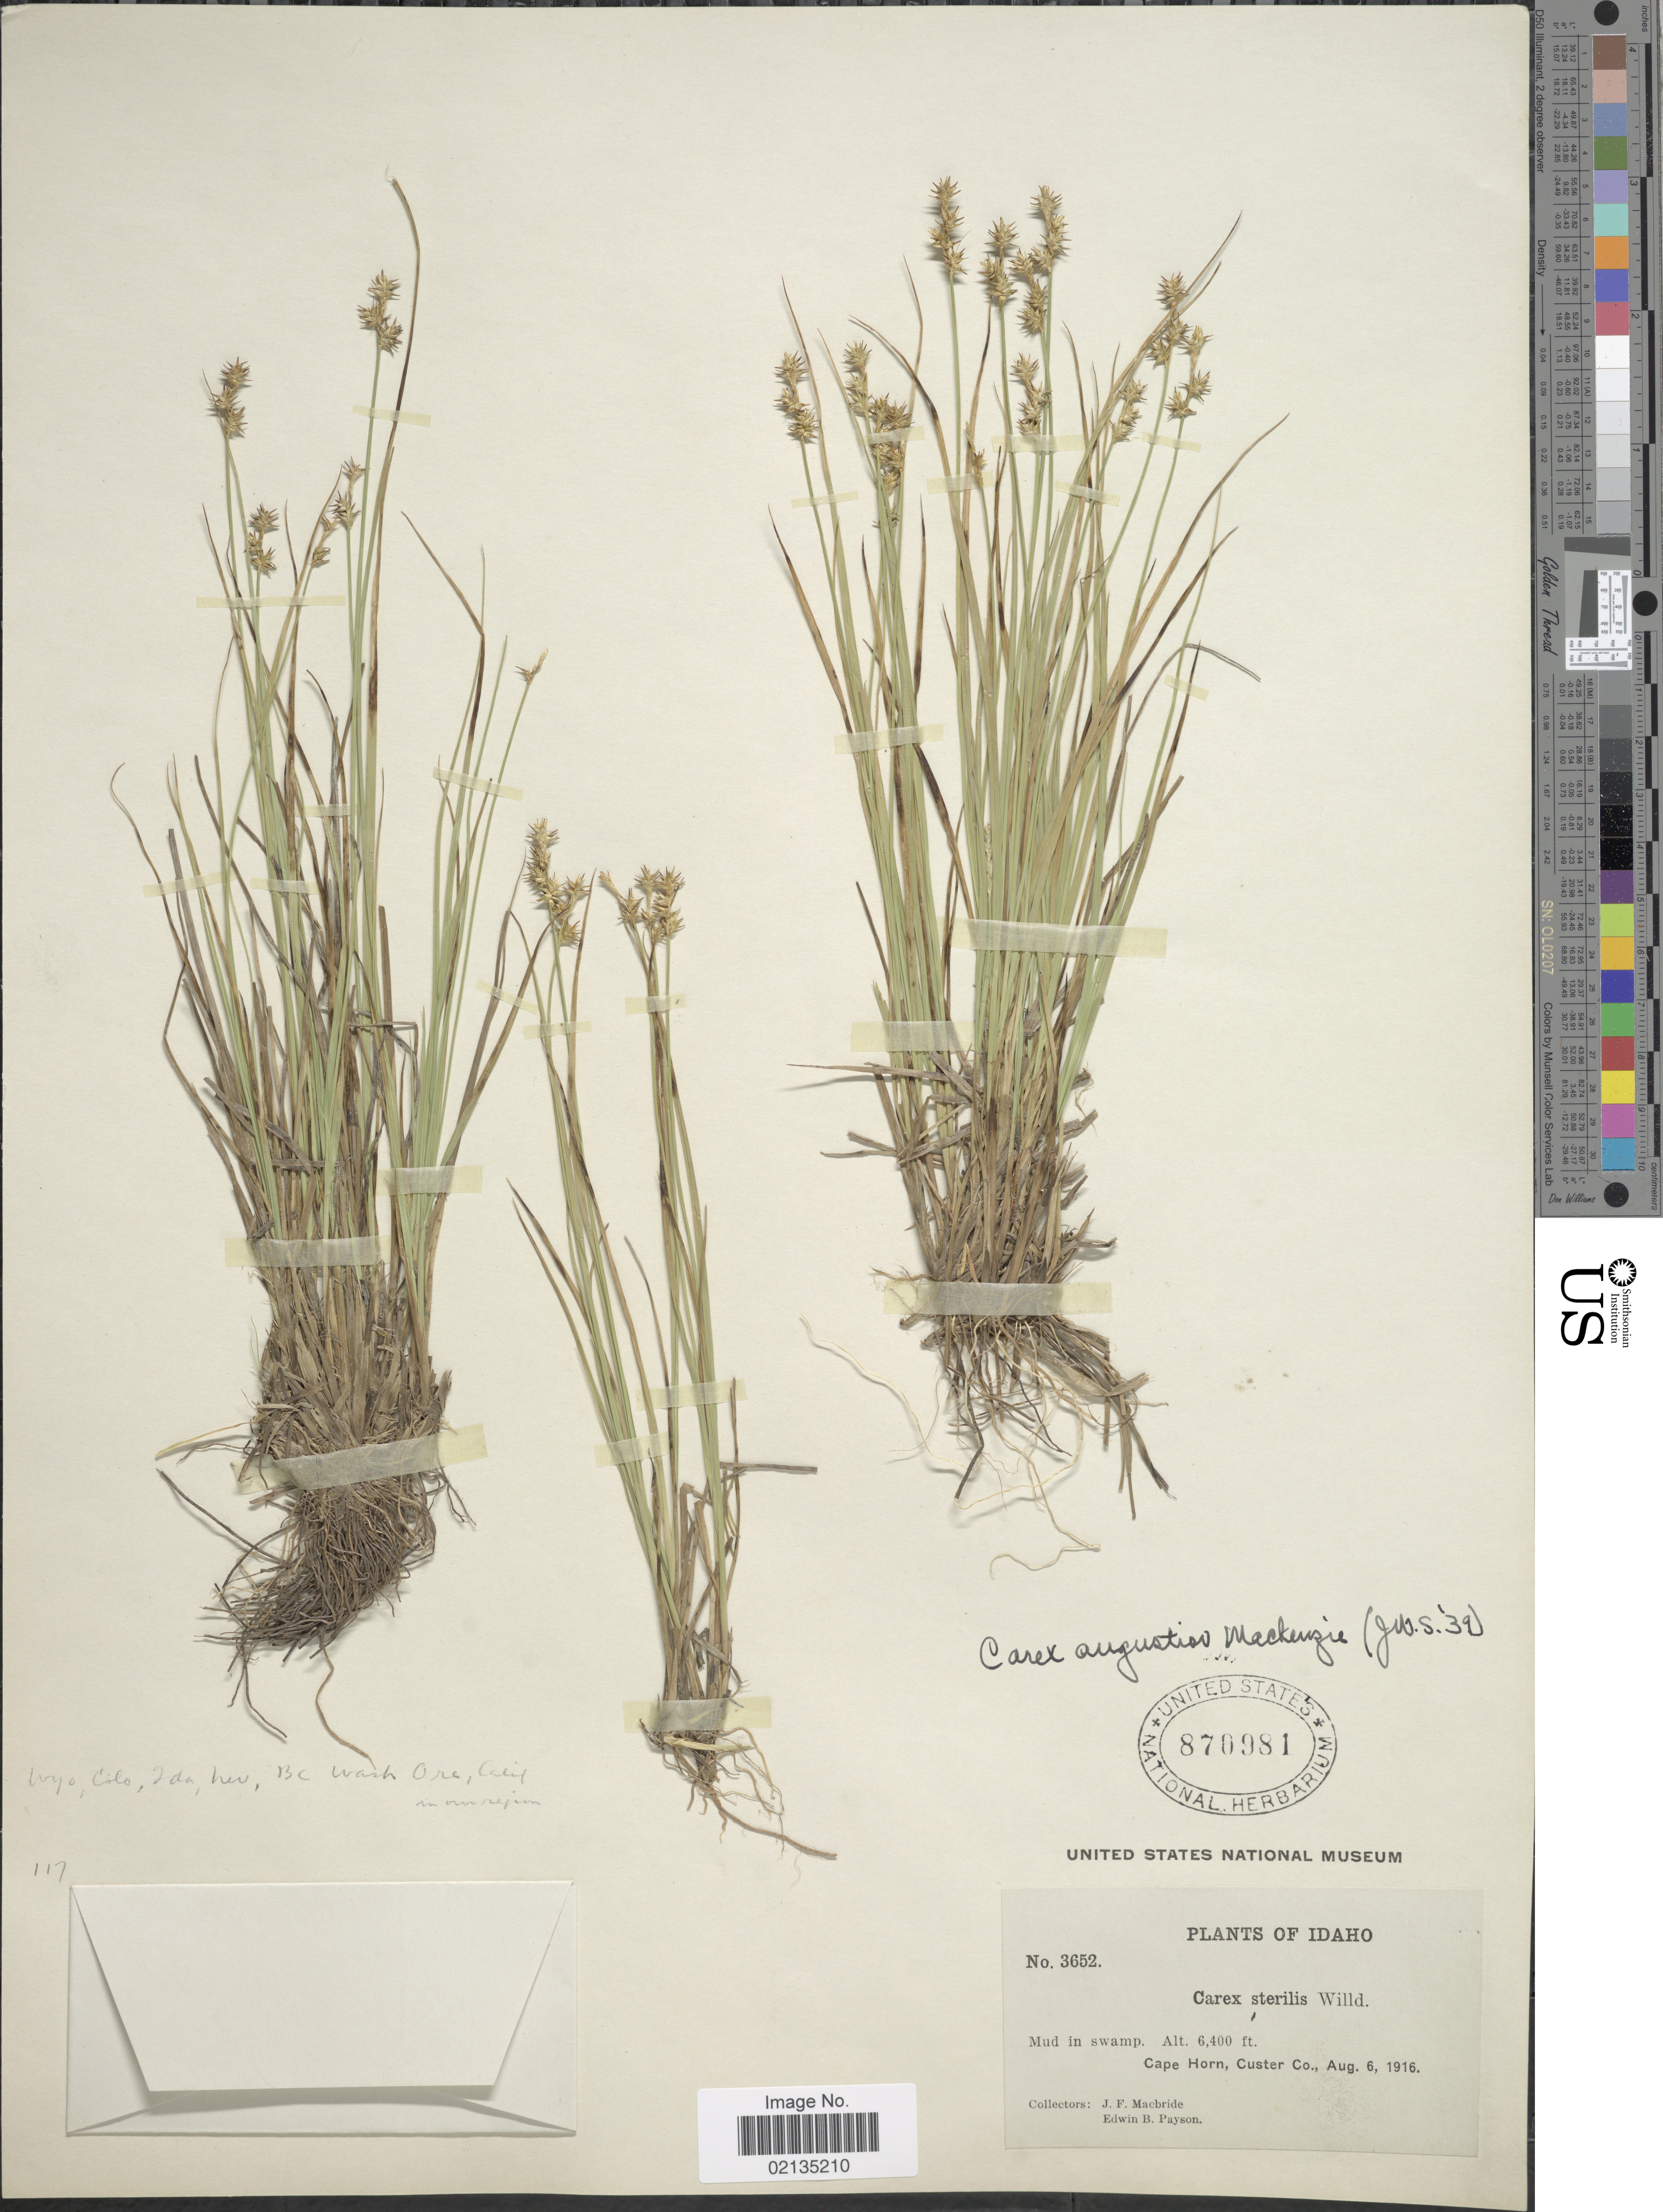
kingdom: Plantae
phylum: Tracheophyta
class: Liliopsida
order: Poales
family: Cyperaceae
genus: Carex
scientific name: Carex sterilis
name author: Willd.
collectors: J. F. Macbride & E. B. Payson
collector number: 3652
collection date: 1916-08-06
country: United States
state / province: Idaho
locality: Idaho. Mus in swamp. Cape Horn, Custer Co,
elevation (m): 1951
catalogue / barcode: US 870981